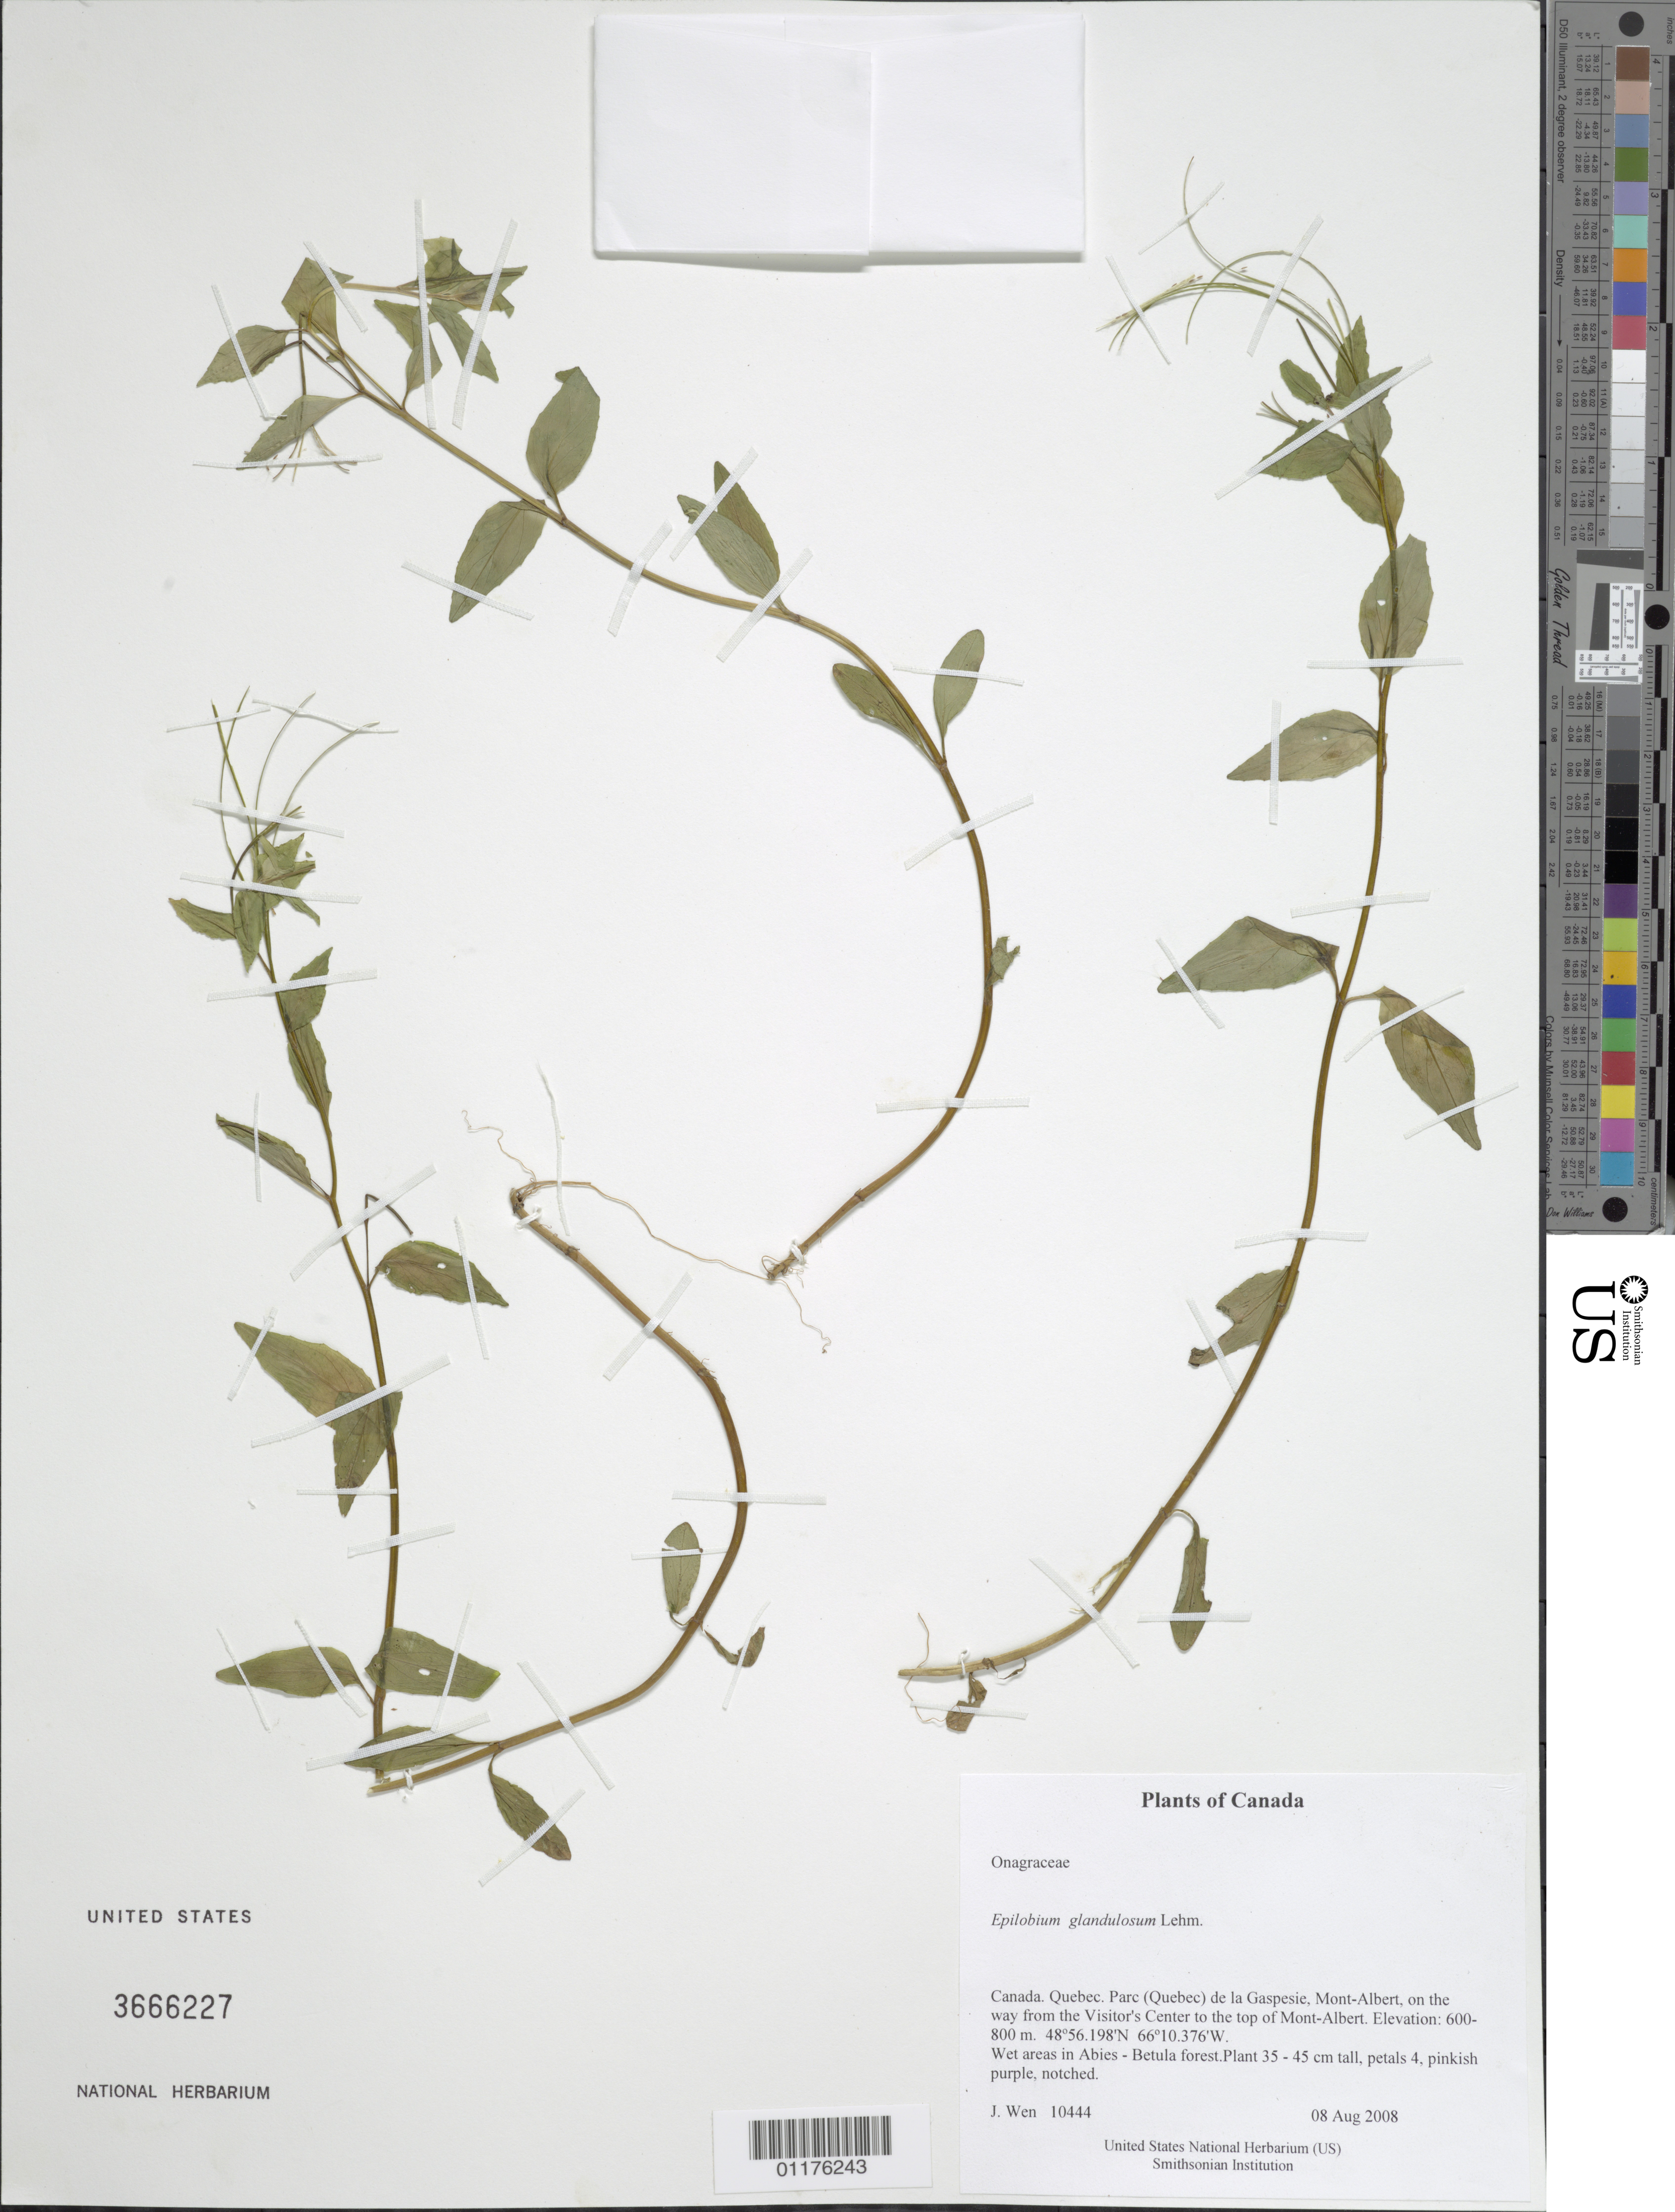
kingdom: Plantae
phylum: Tracheophyta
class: Magnoliopsida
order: Myrtales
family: Onagraceae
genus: Epilobium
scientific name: Epilobium sp.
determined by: Wagner, W. L., (BOT), Smithsonian Institution - National Museum of Natural History (UNITED STATES)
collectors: J. Wen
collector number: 10444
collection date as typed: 08 Aug 2008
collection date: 2008-08-08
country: Canada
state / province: Quebec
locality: Parc (Quebec) de la Gaspesie, Mont-Albert, on the way from the Visitor's Center to the top of Mont-Albert.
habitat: Wet areas in Abies - Betula forest.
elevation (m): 600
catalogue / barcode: US 3666227